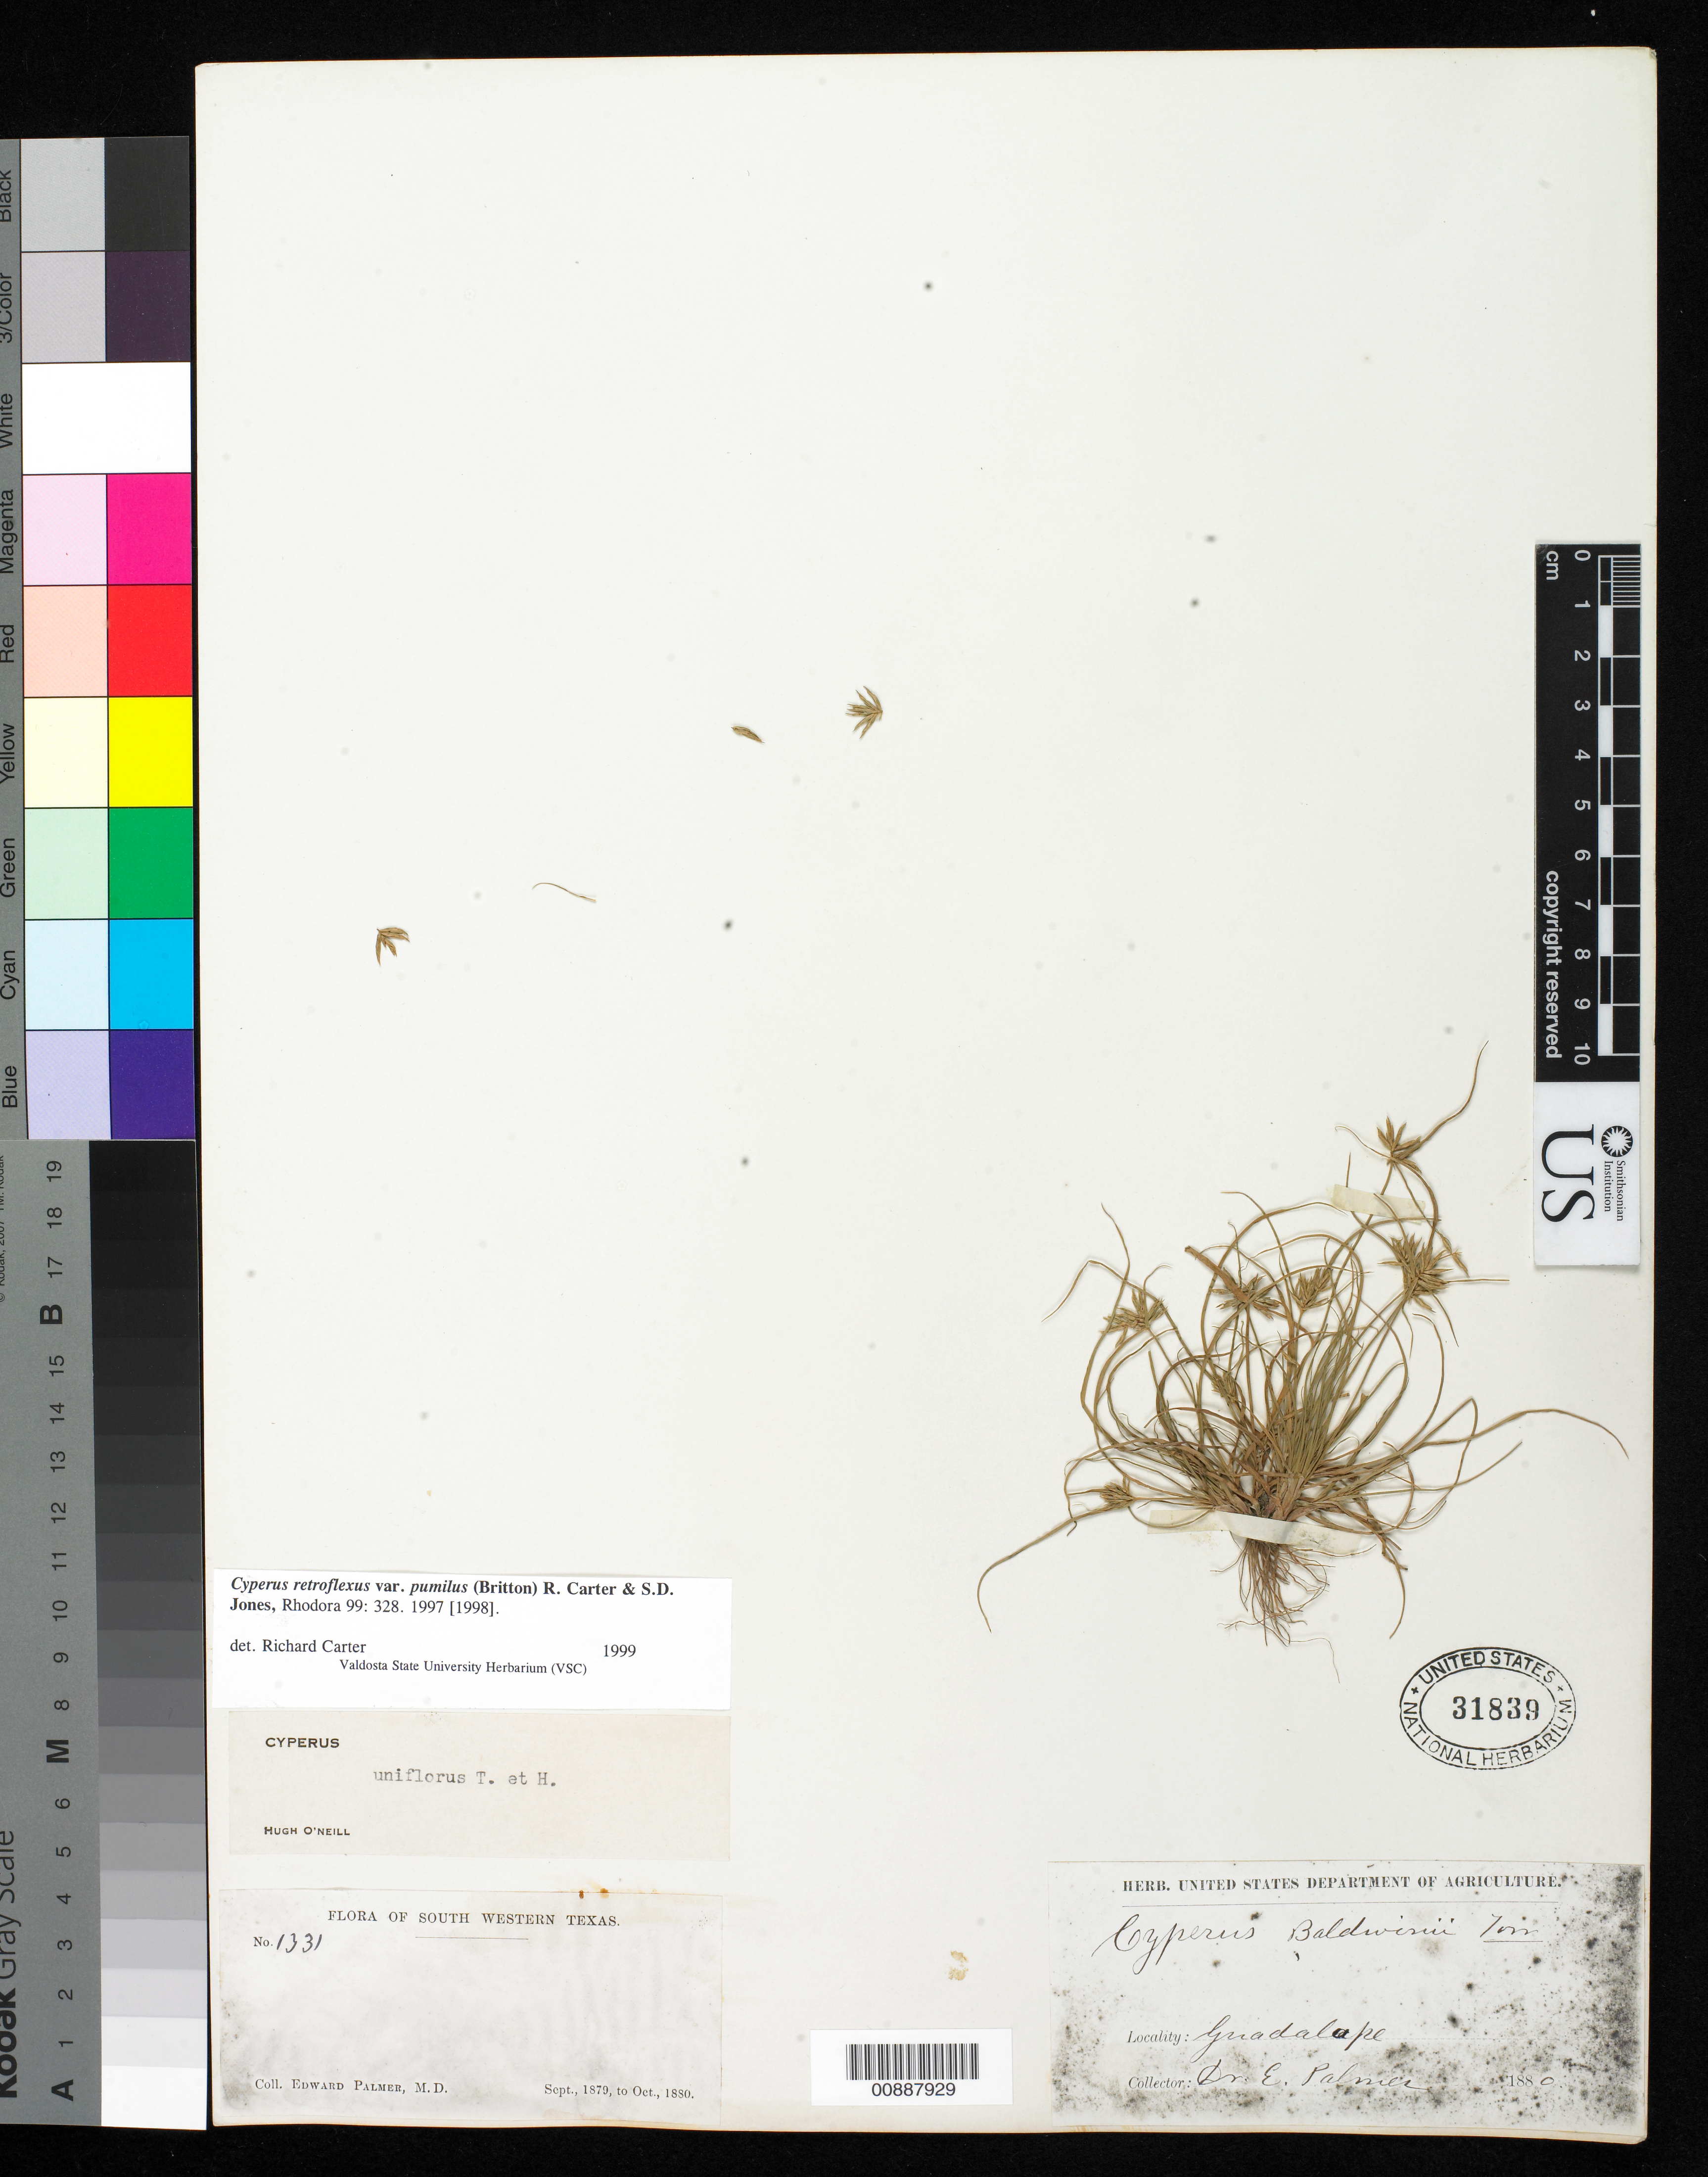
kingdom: Plantae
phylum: Tracheophyta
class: Liliopsida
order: Poales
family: Cyperaceae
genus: Cyperus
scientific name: Cyperus retroflexus var. pumilus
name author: (Britton) R. Carter & S.D. Jones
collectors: E. Palmer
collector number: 1331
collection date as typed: Sep 1879 to -- Oct 1880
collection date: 1879-09/1880-10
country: United States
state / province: Texas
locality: Guadalupe, South Western Texas.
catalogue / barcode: US 31839